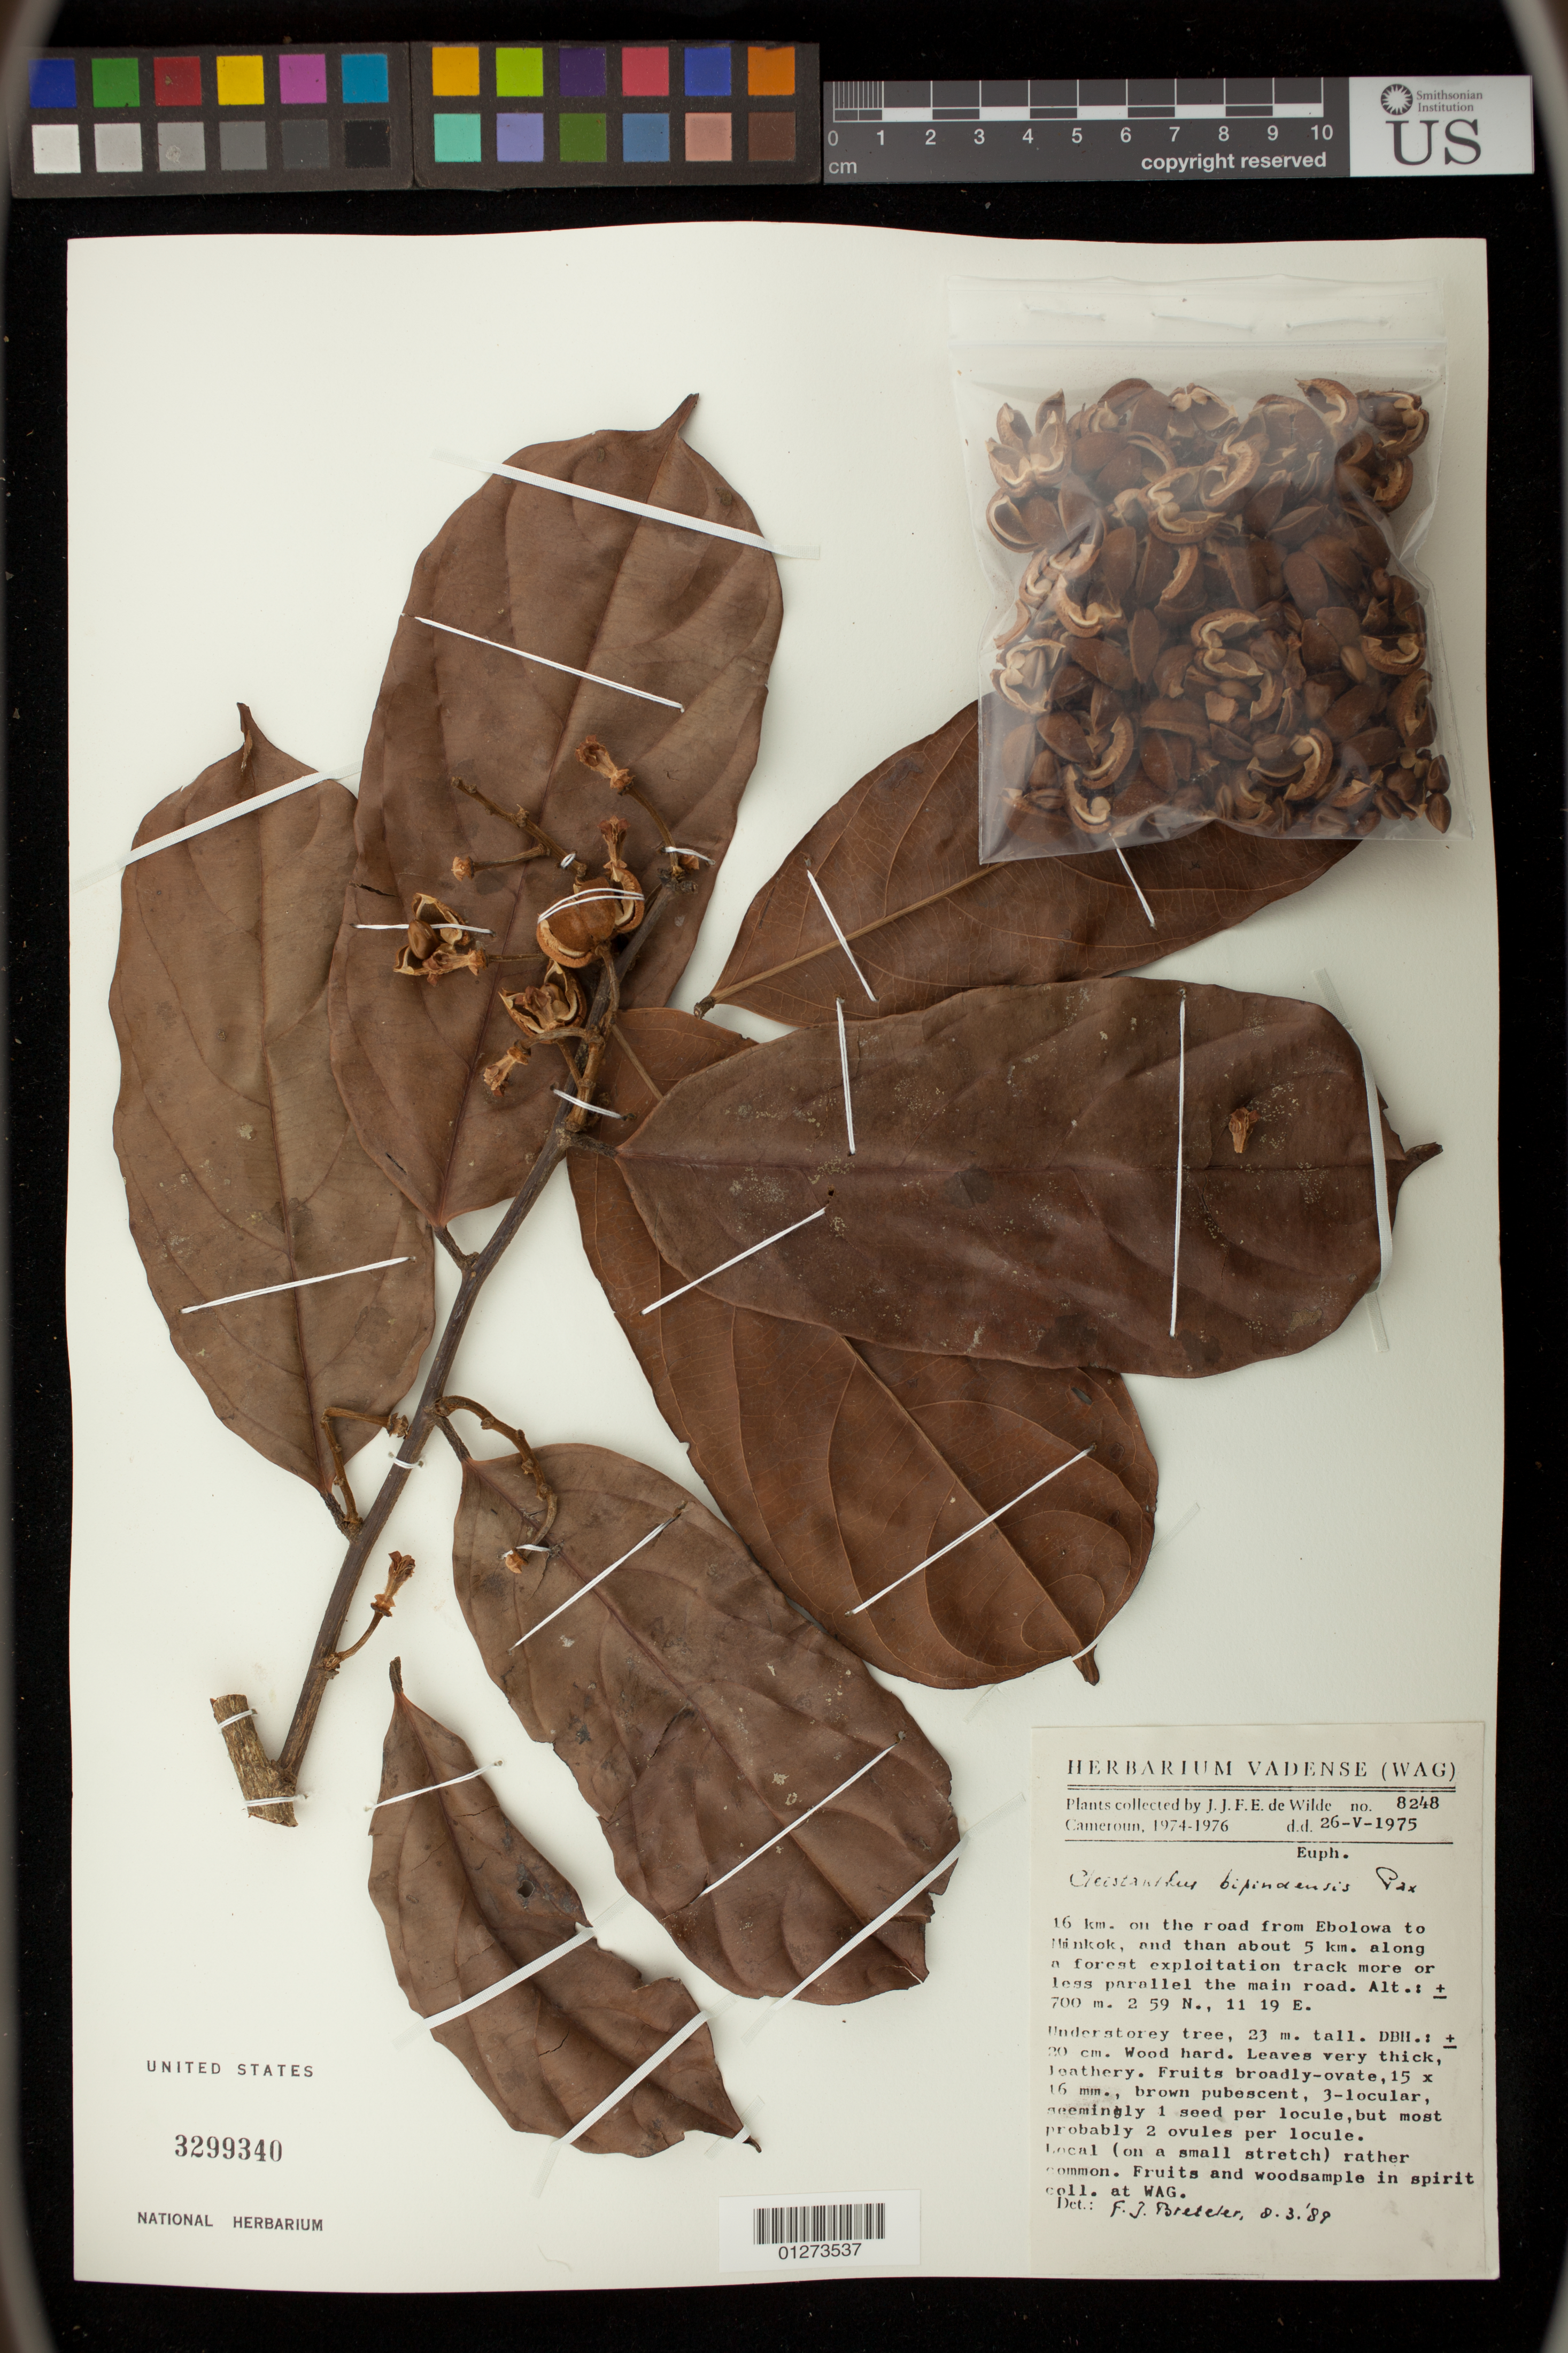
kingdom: Plantae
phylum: Tracheophyta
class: Magnoliopsida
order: Malpighiales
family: Phyllanthaceae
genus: Cleistanthus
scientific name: Cleistanthus bipindensis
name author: Pax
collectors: J.J. de Wilde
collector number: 8248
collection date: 1975-05-26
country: Cameroon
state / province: Sud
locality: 16 km. on the road from Ebolowa to Minkok, and than about 5 km. along a forest exploitation track more or less parallel the main road.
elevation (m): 700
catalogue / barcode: US 3299340